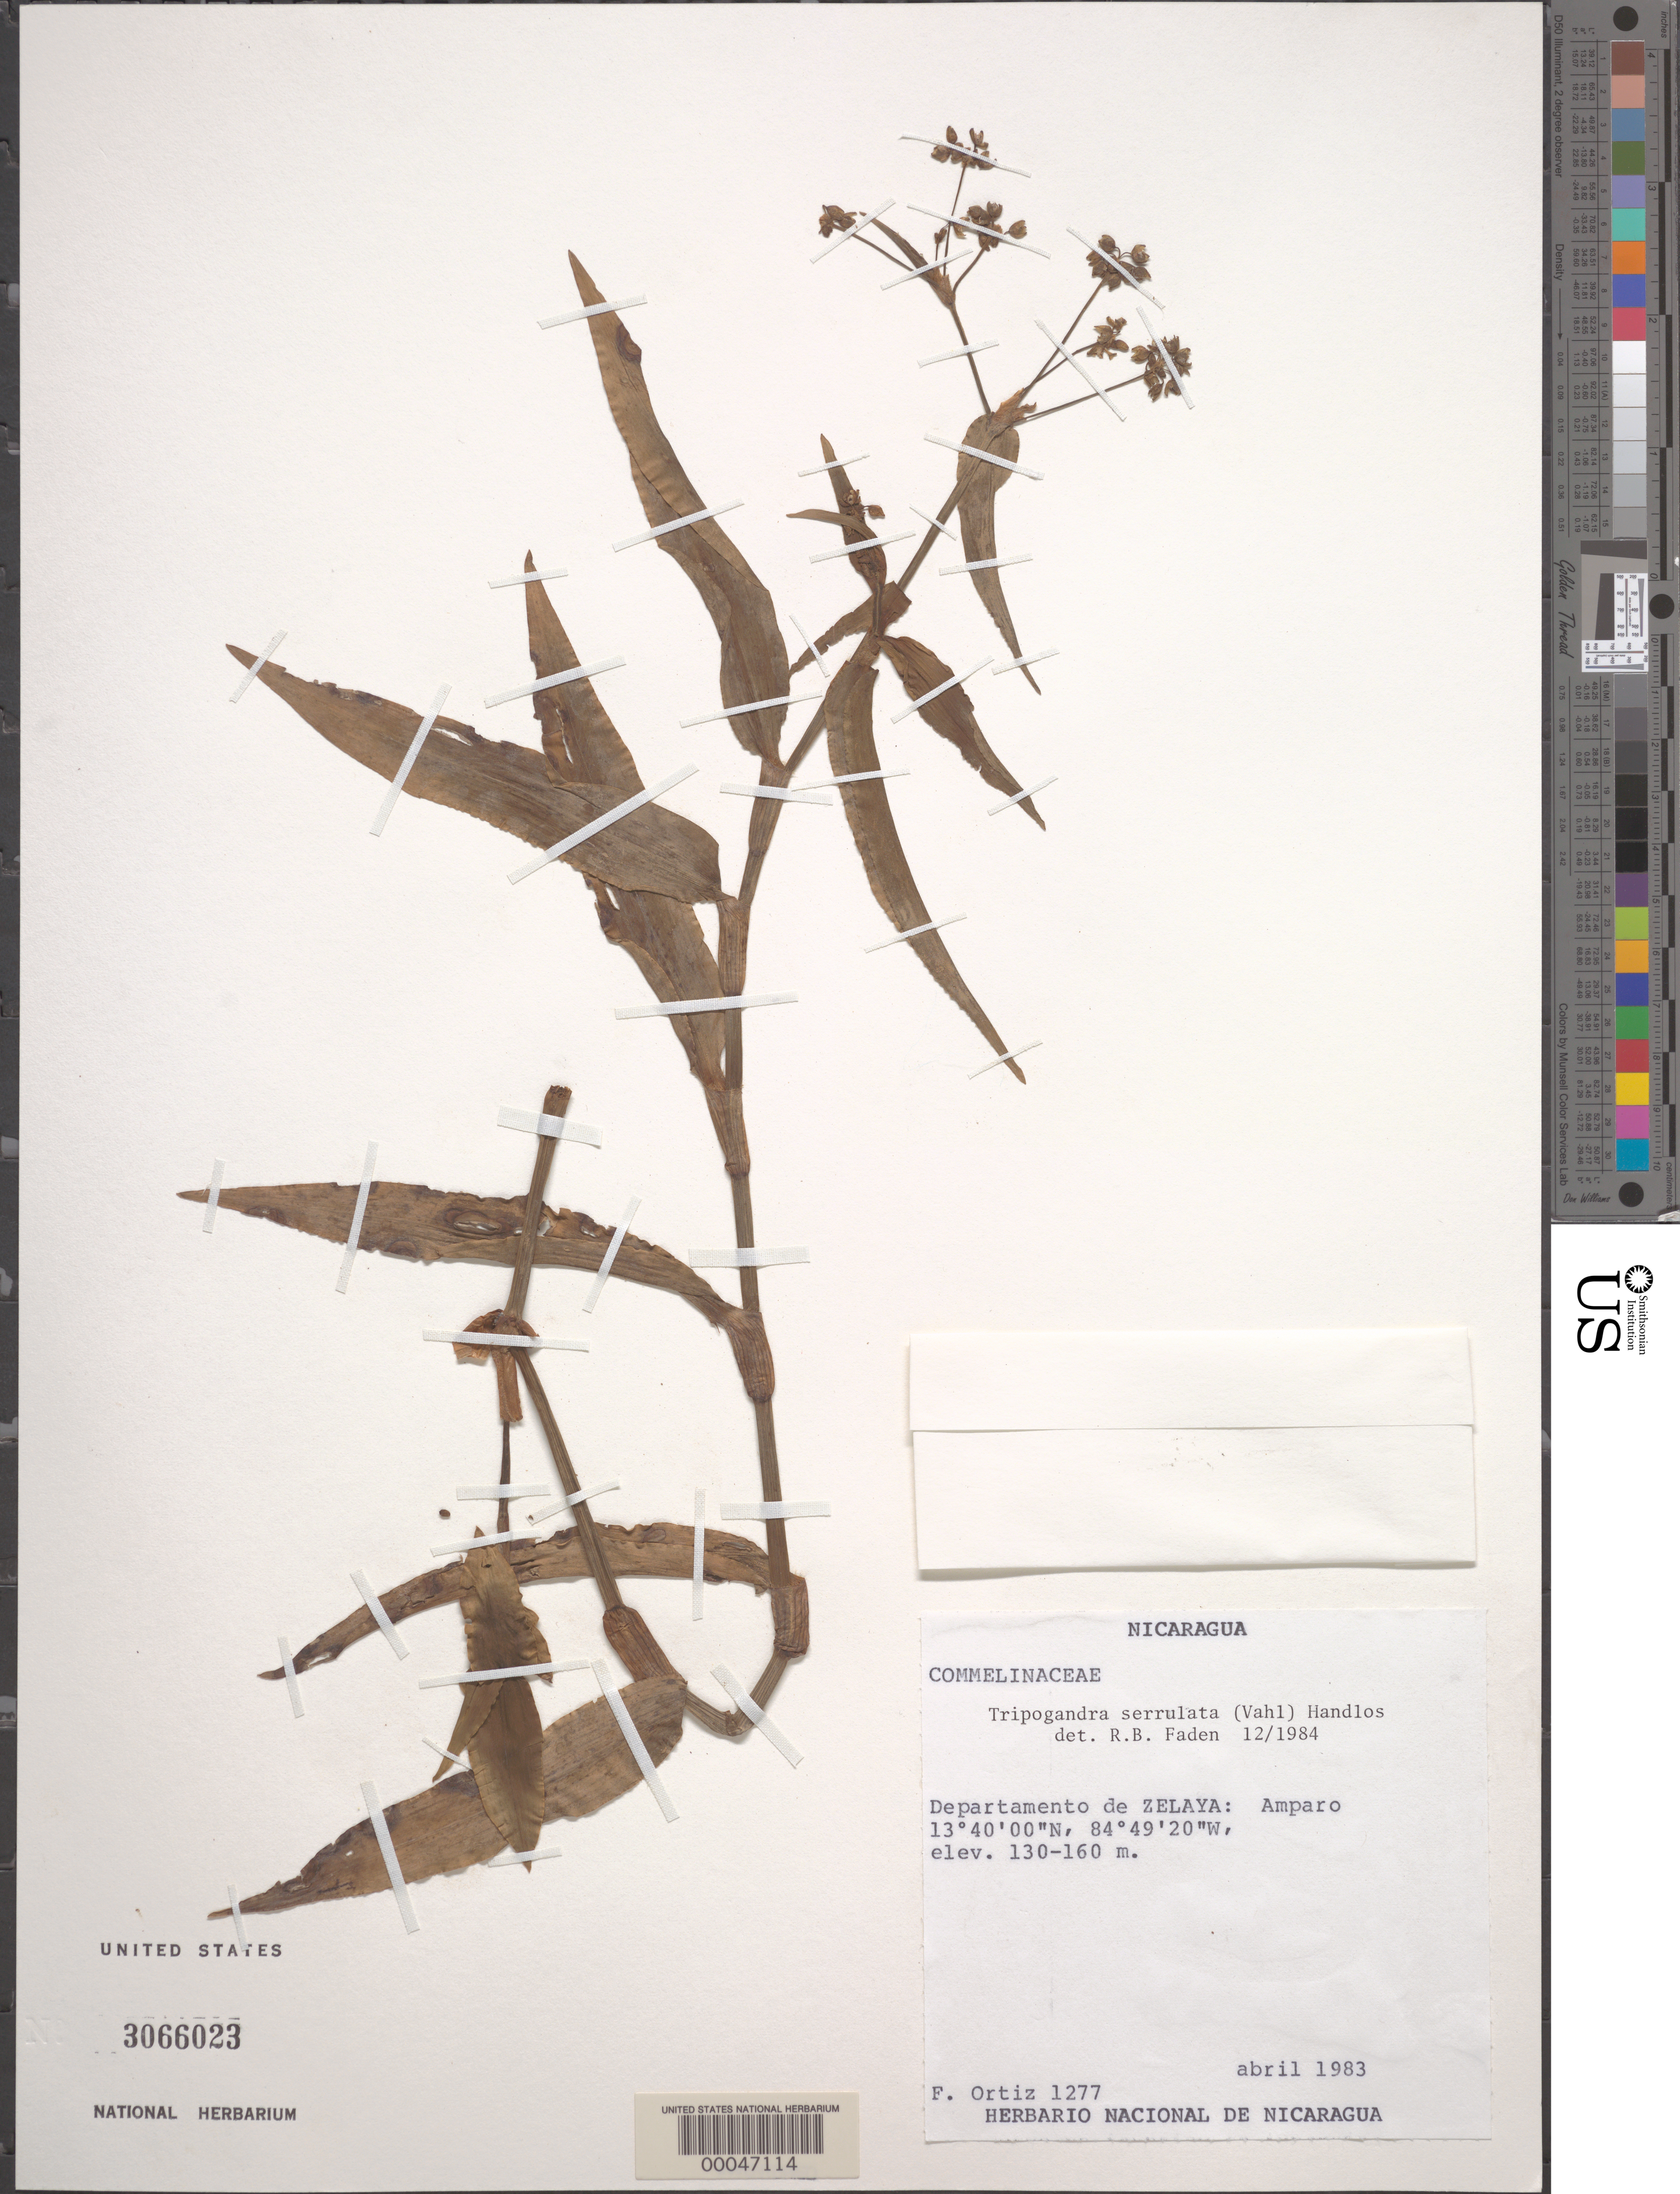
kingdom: Plantae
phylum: Tracheophyta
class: Liliopsida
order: Commelinales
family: Commelinaceae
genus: Tripogandra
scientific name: Tripogandra serrulata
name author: (Vahl) Handlos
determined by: Faden, Robert B., (US), Smithsonian Institution - National Museum of Natural History (UNITED STATES)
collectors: F. Ortiz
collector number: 1277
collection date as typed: Apr 1983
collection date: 1983-04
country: Nicaragua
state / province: Atlántico Norte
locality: Amparo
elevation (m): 130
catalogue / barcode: US 3066023